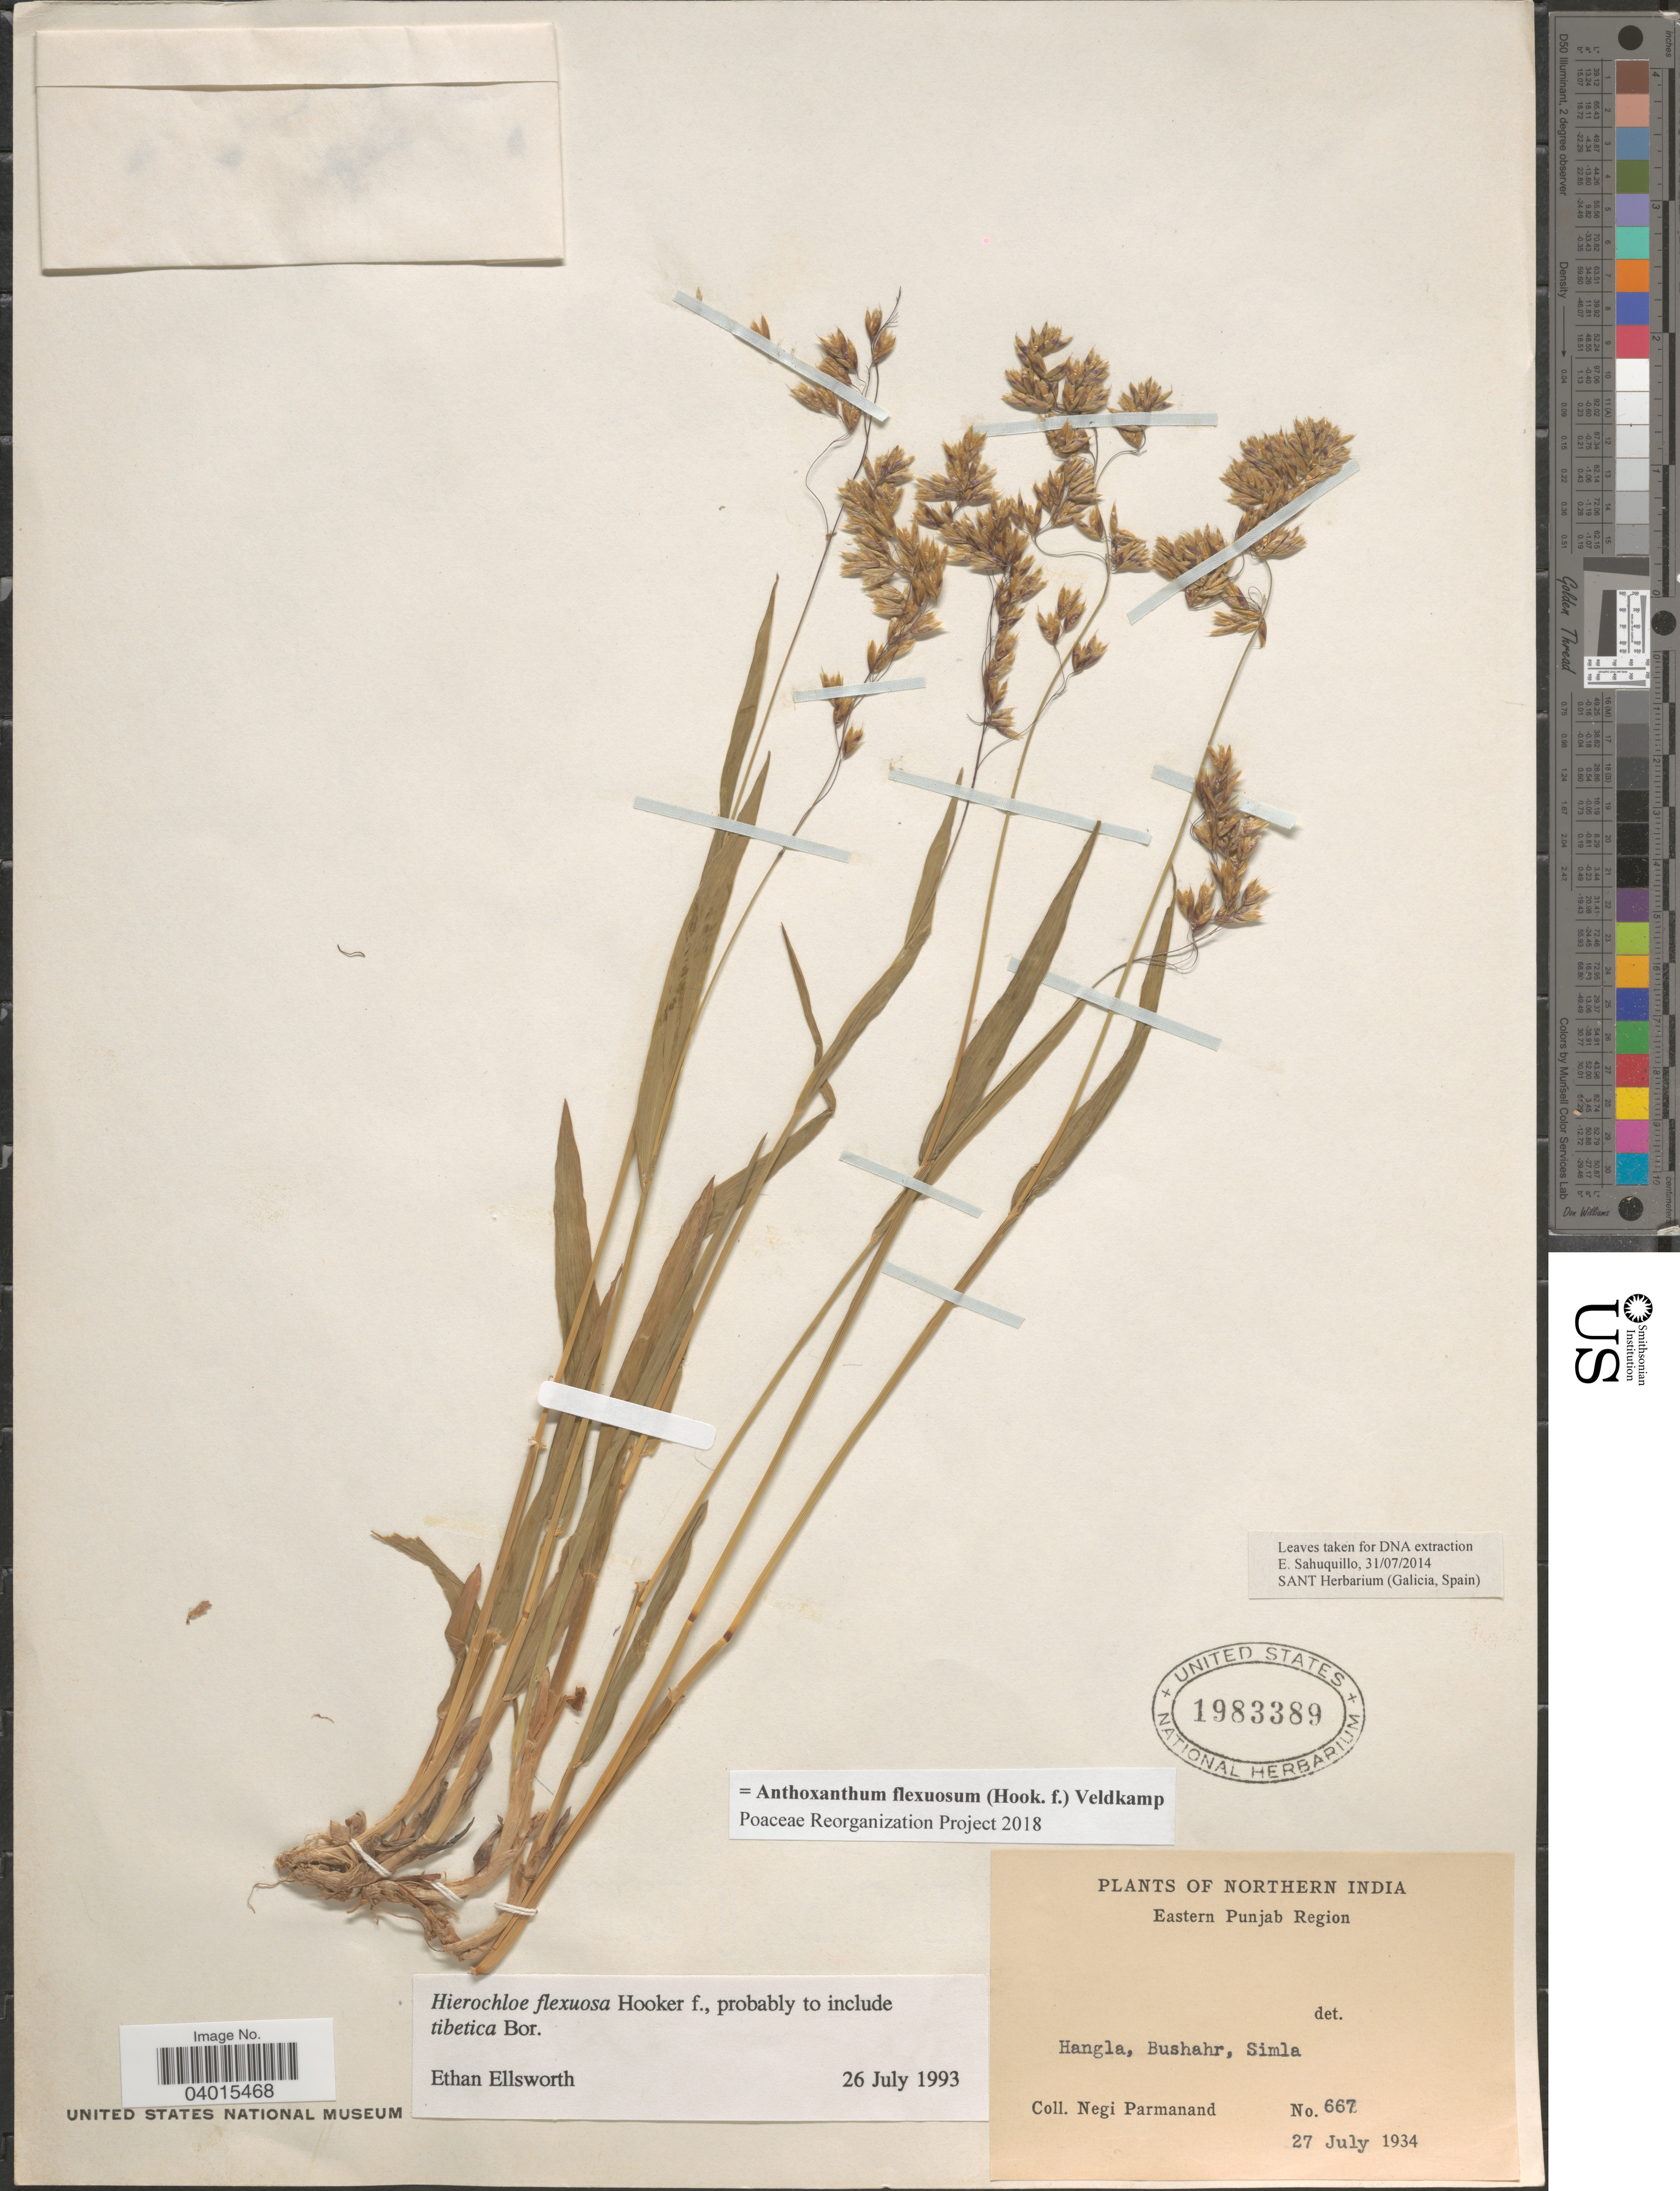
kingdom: Plantae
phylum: Tracheophyta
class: Liliopsida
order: Poales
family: Poaceae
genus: Anthoxanthum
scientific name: Anthoxanthum flexuosum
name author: (Hook. f.) Veldkamp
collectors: N. Parmanand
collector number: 667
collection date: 1934-07-27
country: India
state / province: Himachal Pradesh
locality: Northern India. Eastern Punjab Region. Hangla, Bushahr, Simla.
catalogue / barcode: US 1983389